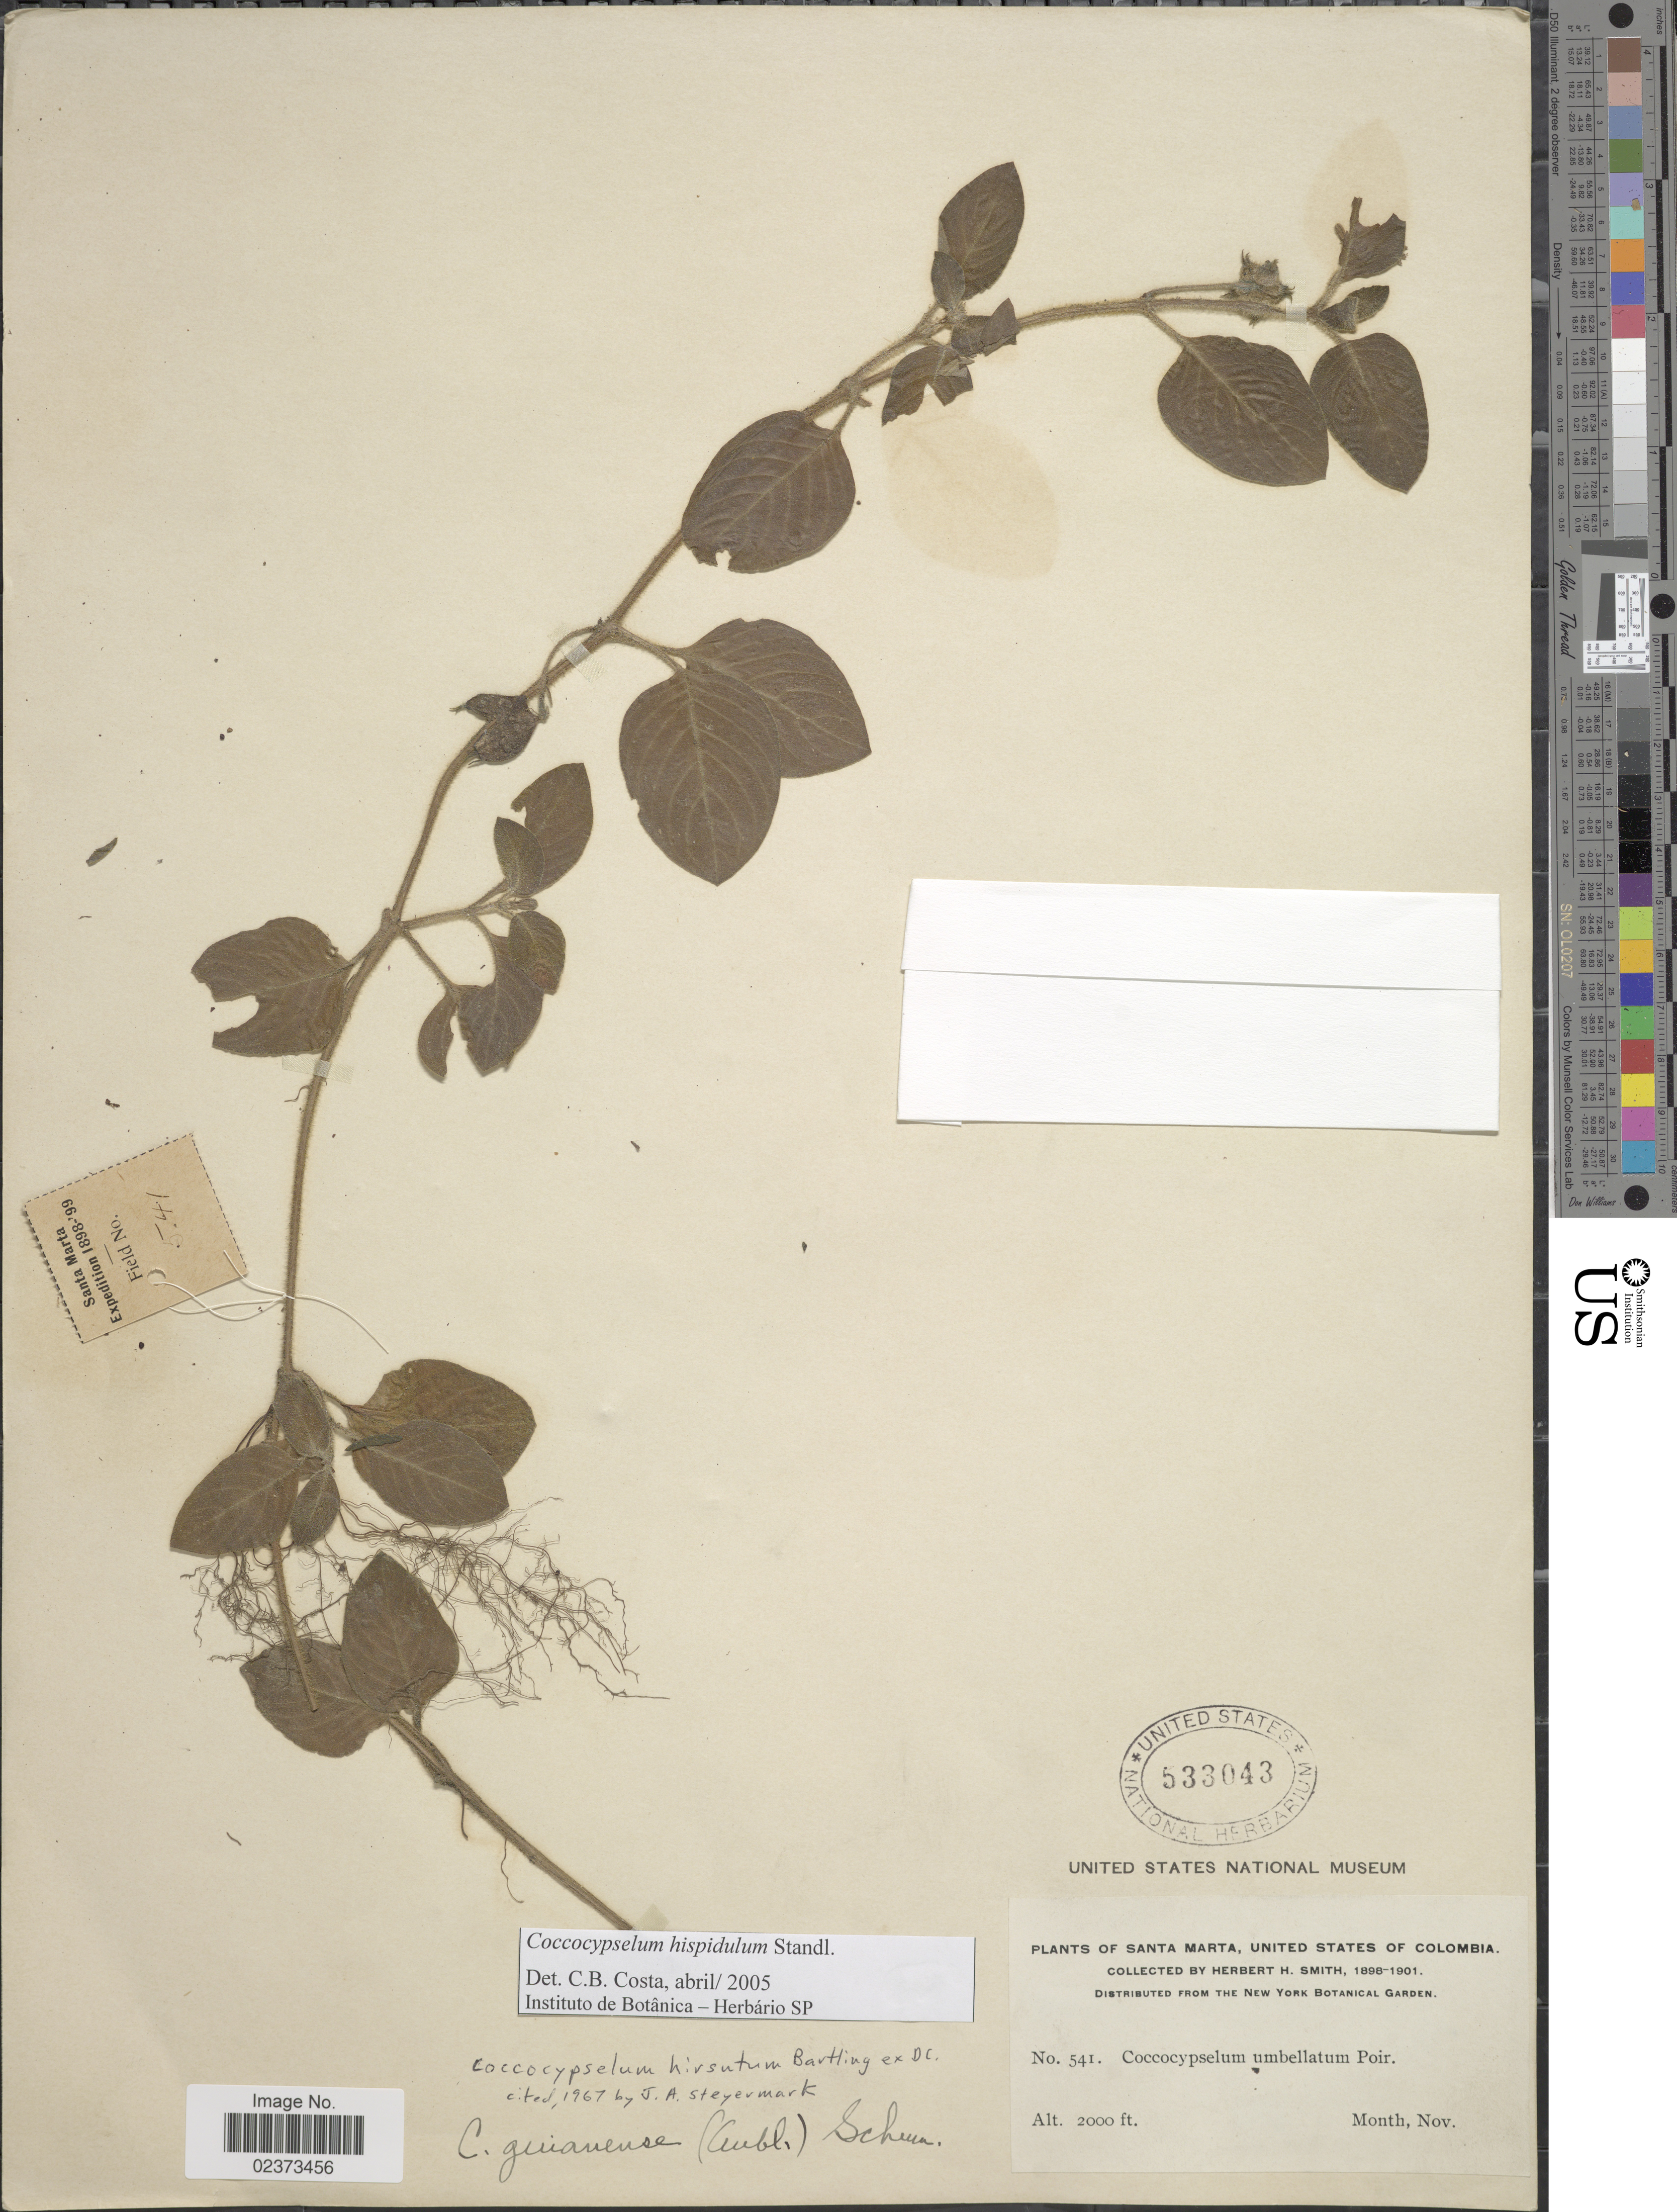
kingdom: Plantae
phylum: Tracheophyta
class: Magnoliopsida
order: Gentianales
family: Rubiaceae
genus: Coccocypselum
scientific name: Coccocypselum hispidulum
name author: (Standl.) Standl.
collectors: Herbert H. Smith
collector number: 541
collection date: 1898-11/1901-11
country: Colombia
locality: Santa Marta, United States of Colombia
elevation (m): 610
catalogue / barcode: US 533043